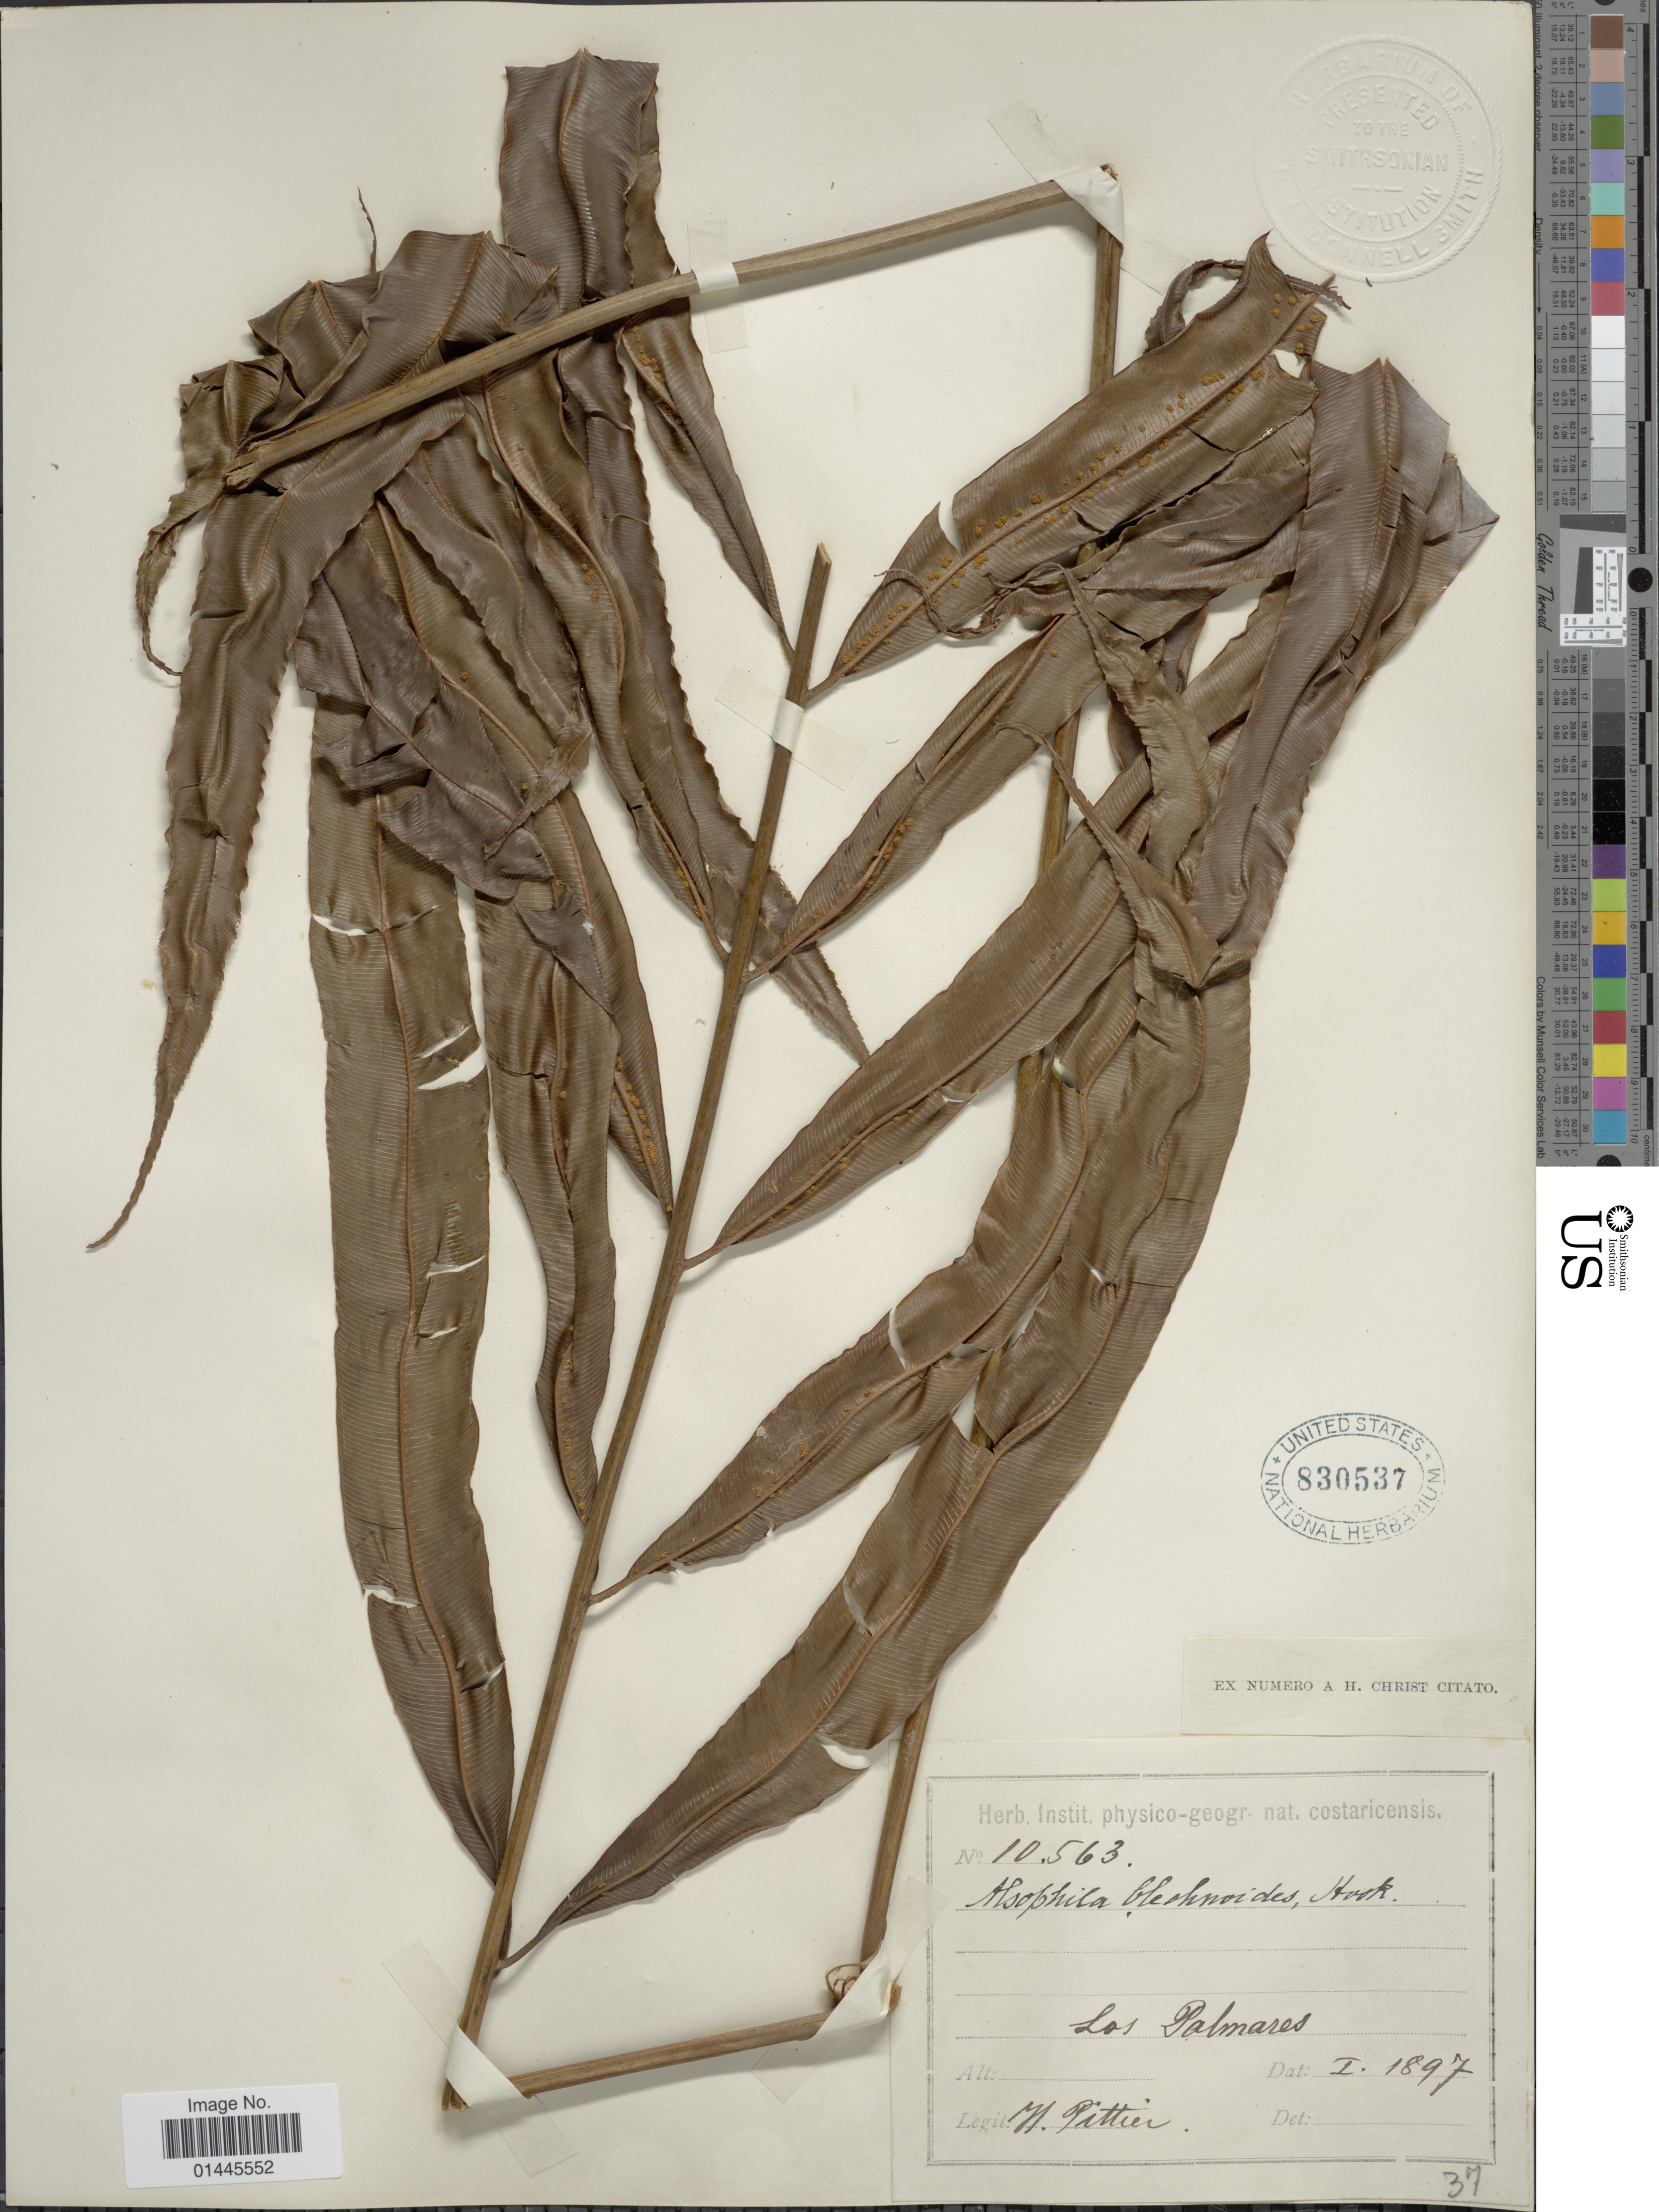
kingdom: Plantae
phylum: Tracheophyta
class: Polypodiopsida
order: Cyatheales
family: Metaxyaceae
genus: Metaxya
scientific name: Metaxya rostrata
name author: (Kunth) C. Presl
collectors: H. F. Pittier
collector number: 10563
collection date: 1897-01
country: Costa Rica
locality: Los Palmares.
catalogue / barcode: US 830537